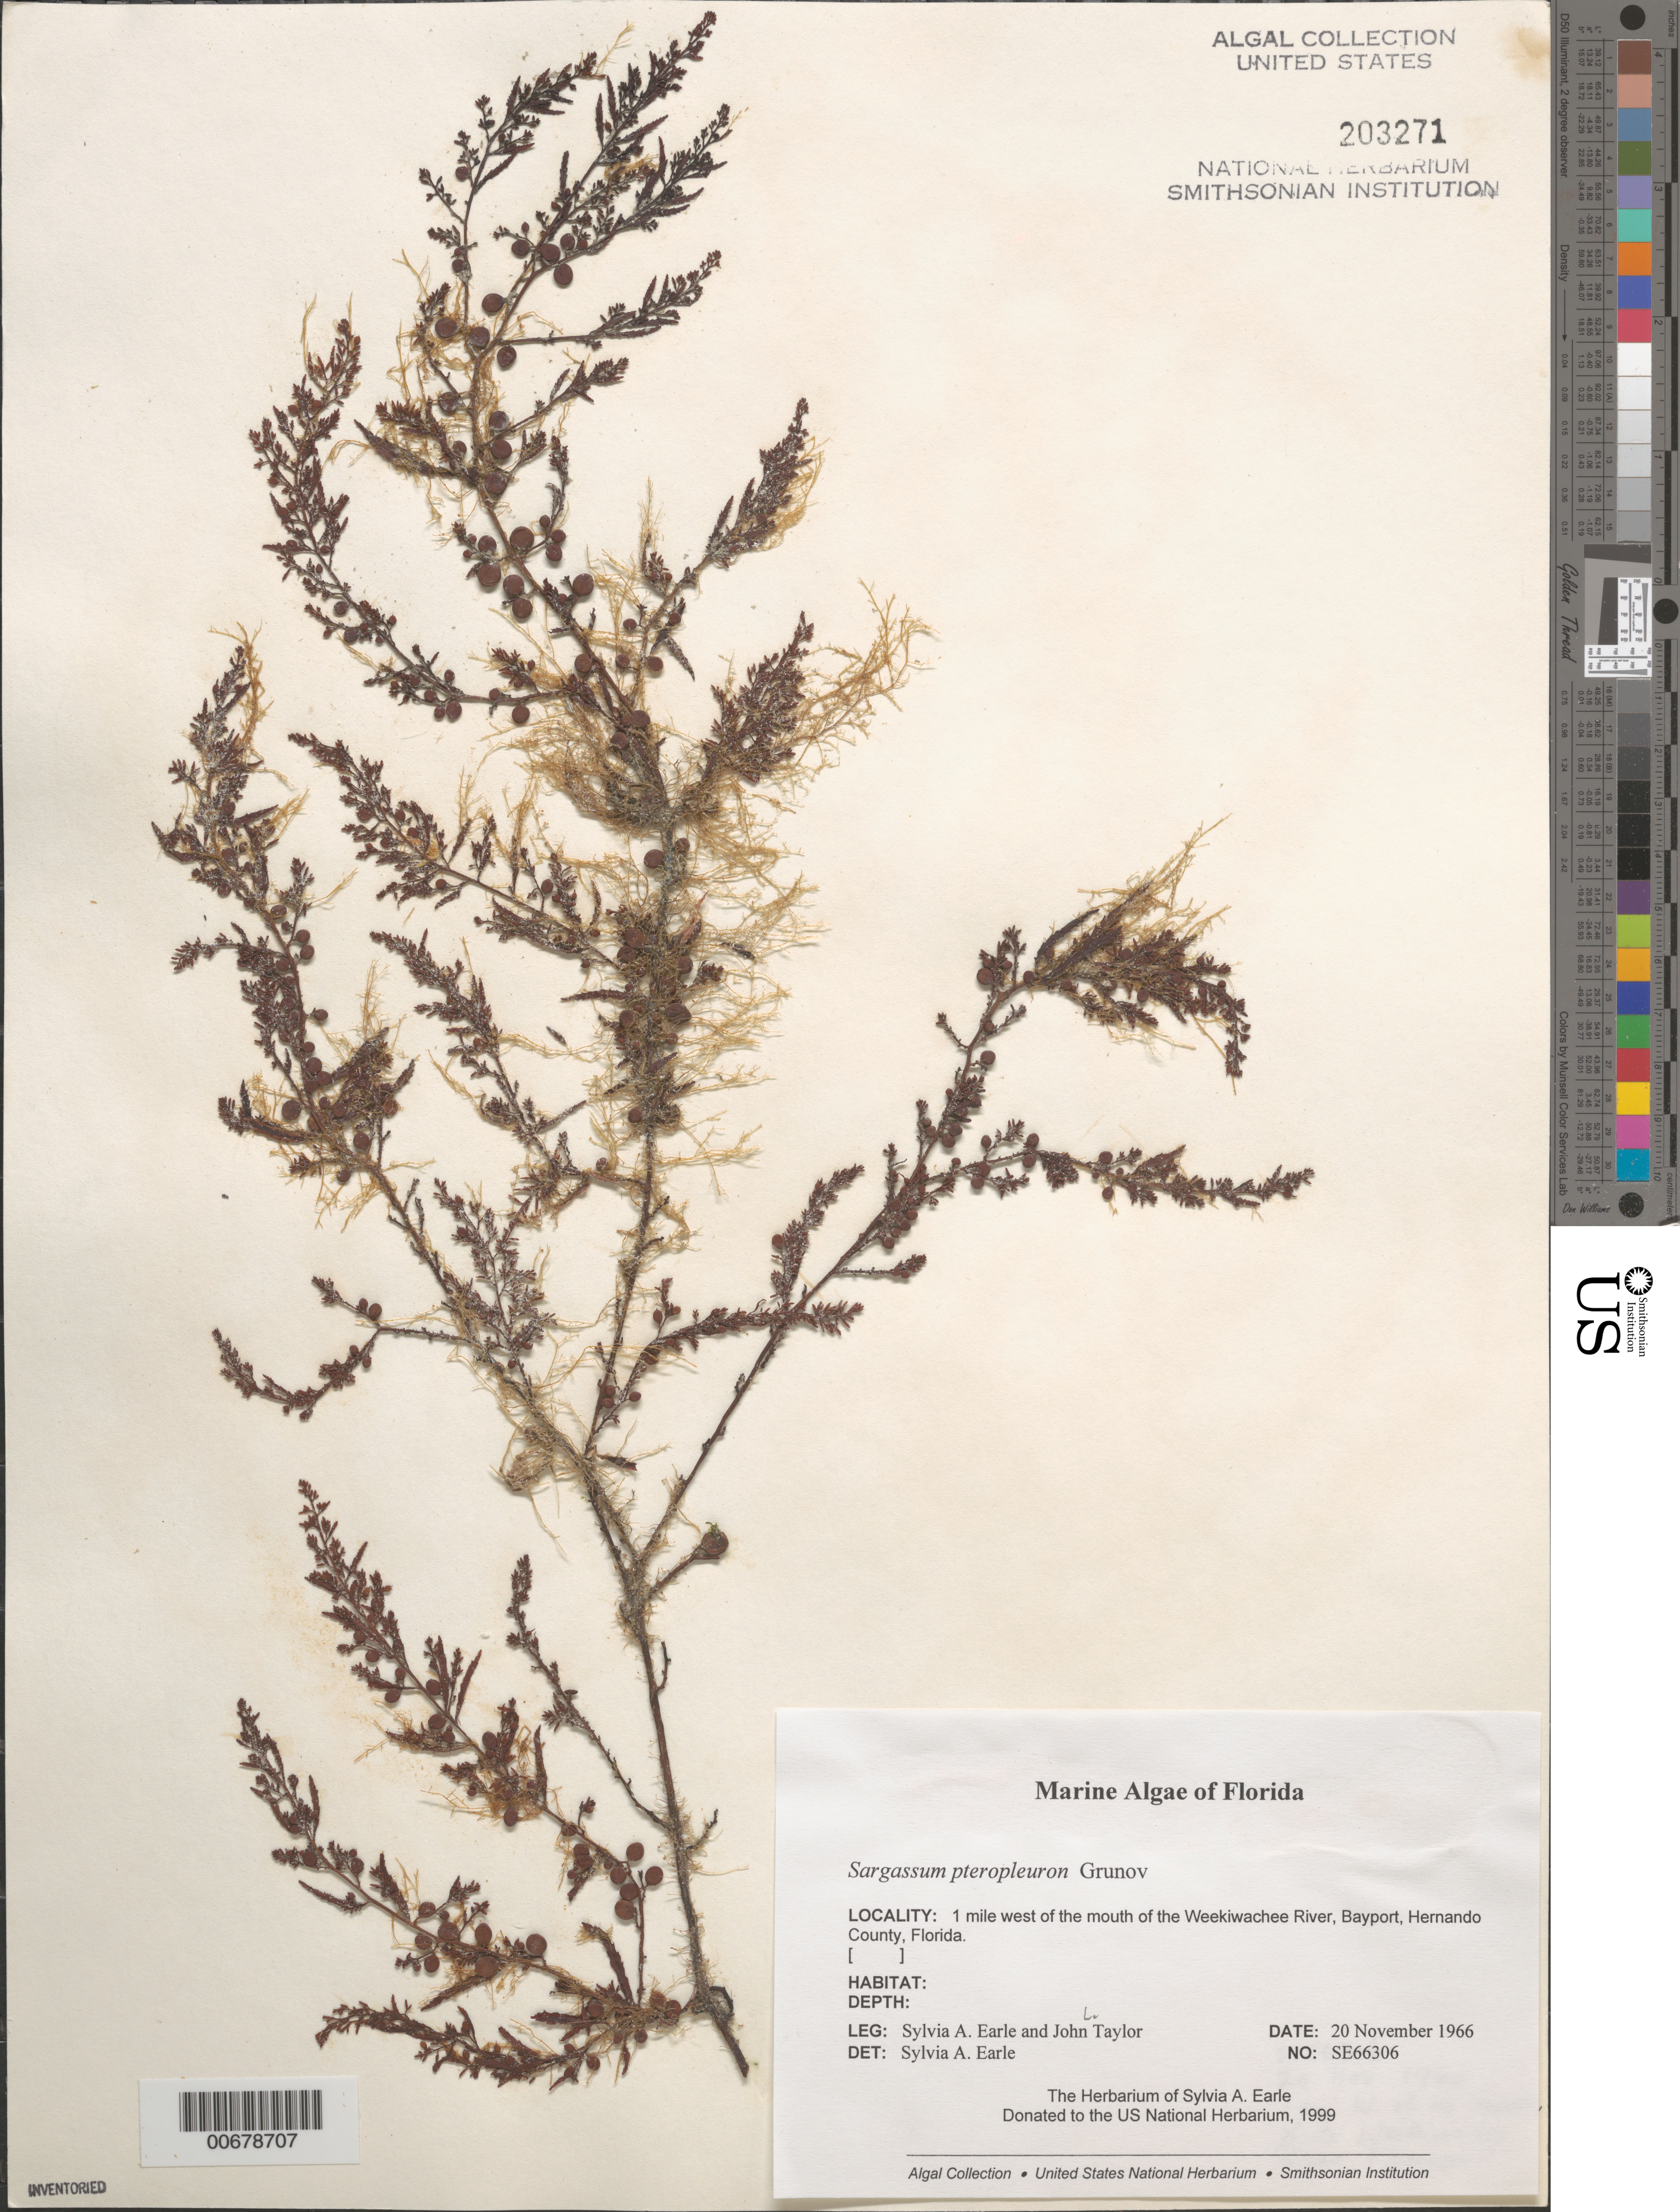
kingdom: Chromista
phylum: Ochrophyta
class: Phaeophyceae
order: Fucales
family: Sargassaceae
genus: Sargassum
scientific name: Sargassum pteropleuron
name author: Grunow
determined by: Earle, S. A.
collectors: S. A. Earle & J. L. Taylor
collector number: SE 66306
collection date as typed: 20 Nov 1966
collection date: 1966-11-20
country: United States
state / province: Florida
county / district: Hernando County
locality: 1 mile west of Weeki Wachee River mouth, Bayport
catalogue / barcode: US 203271